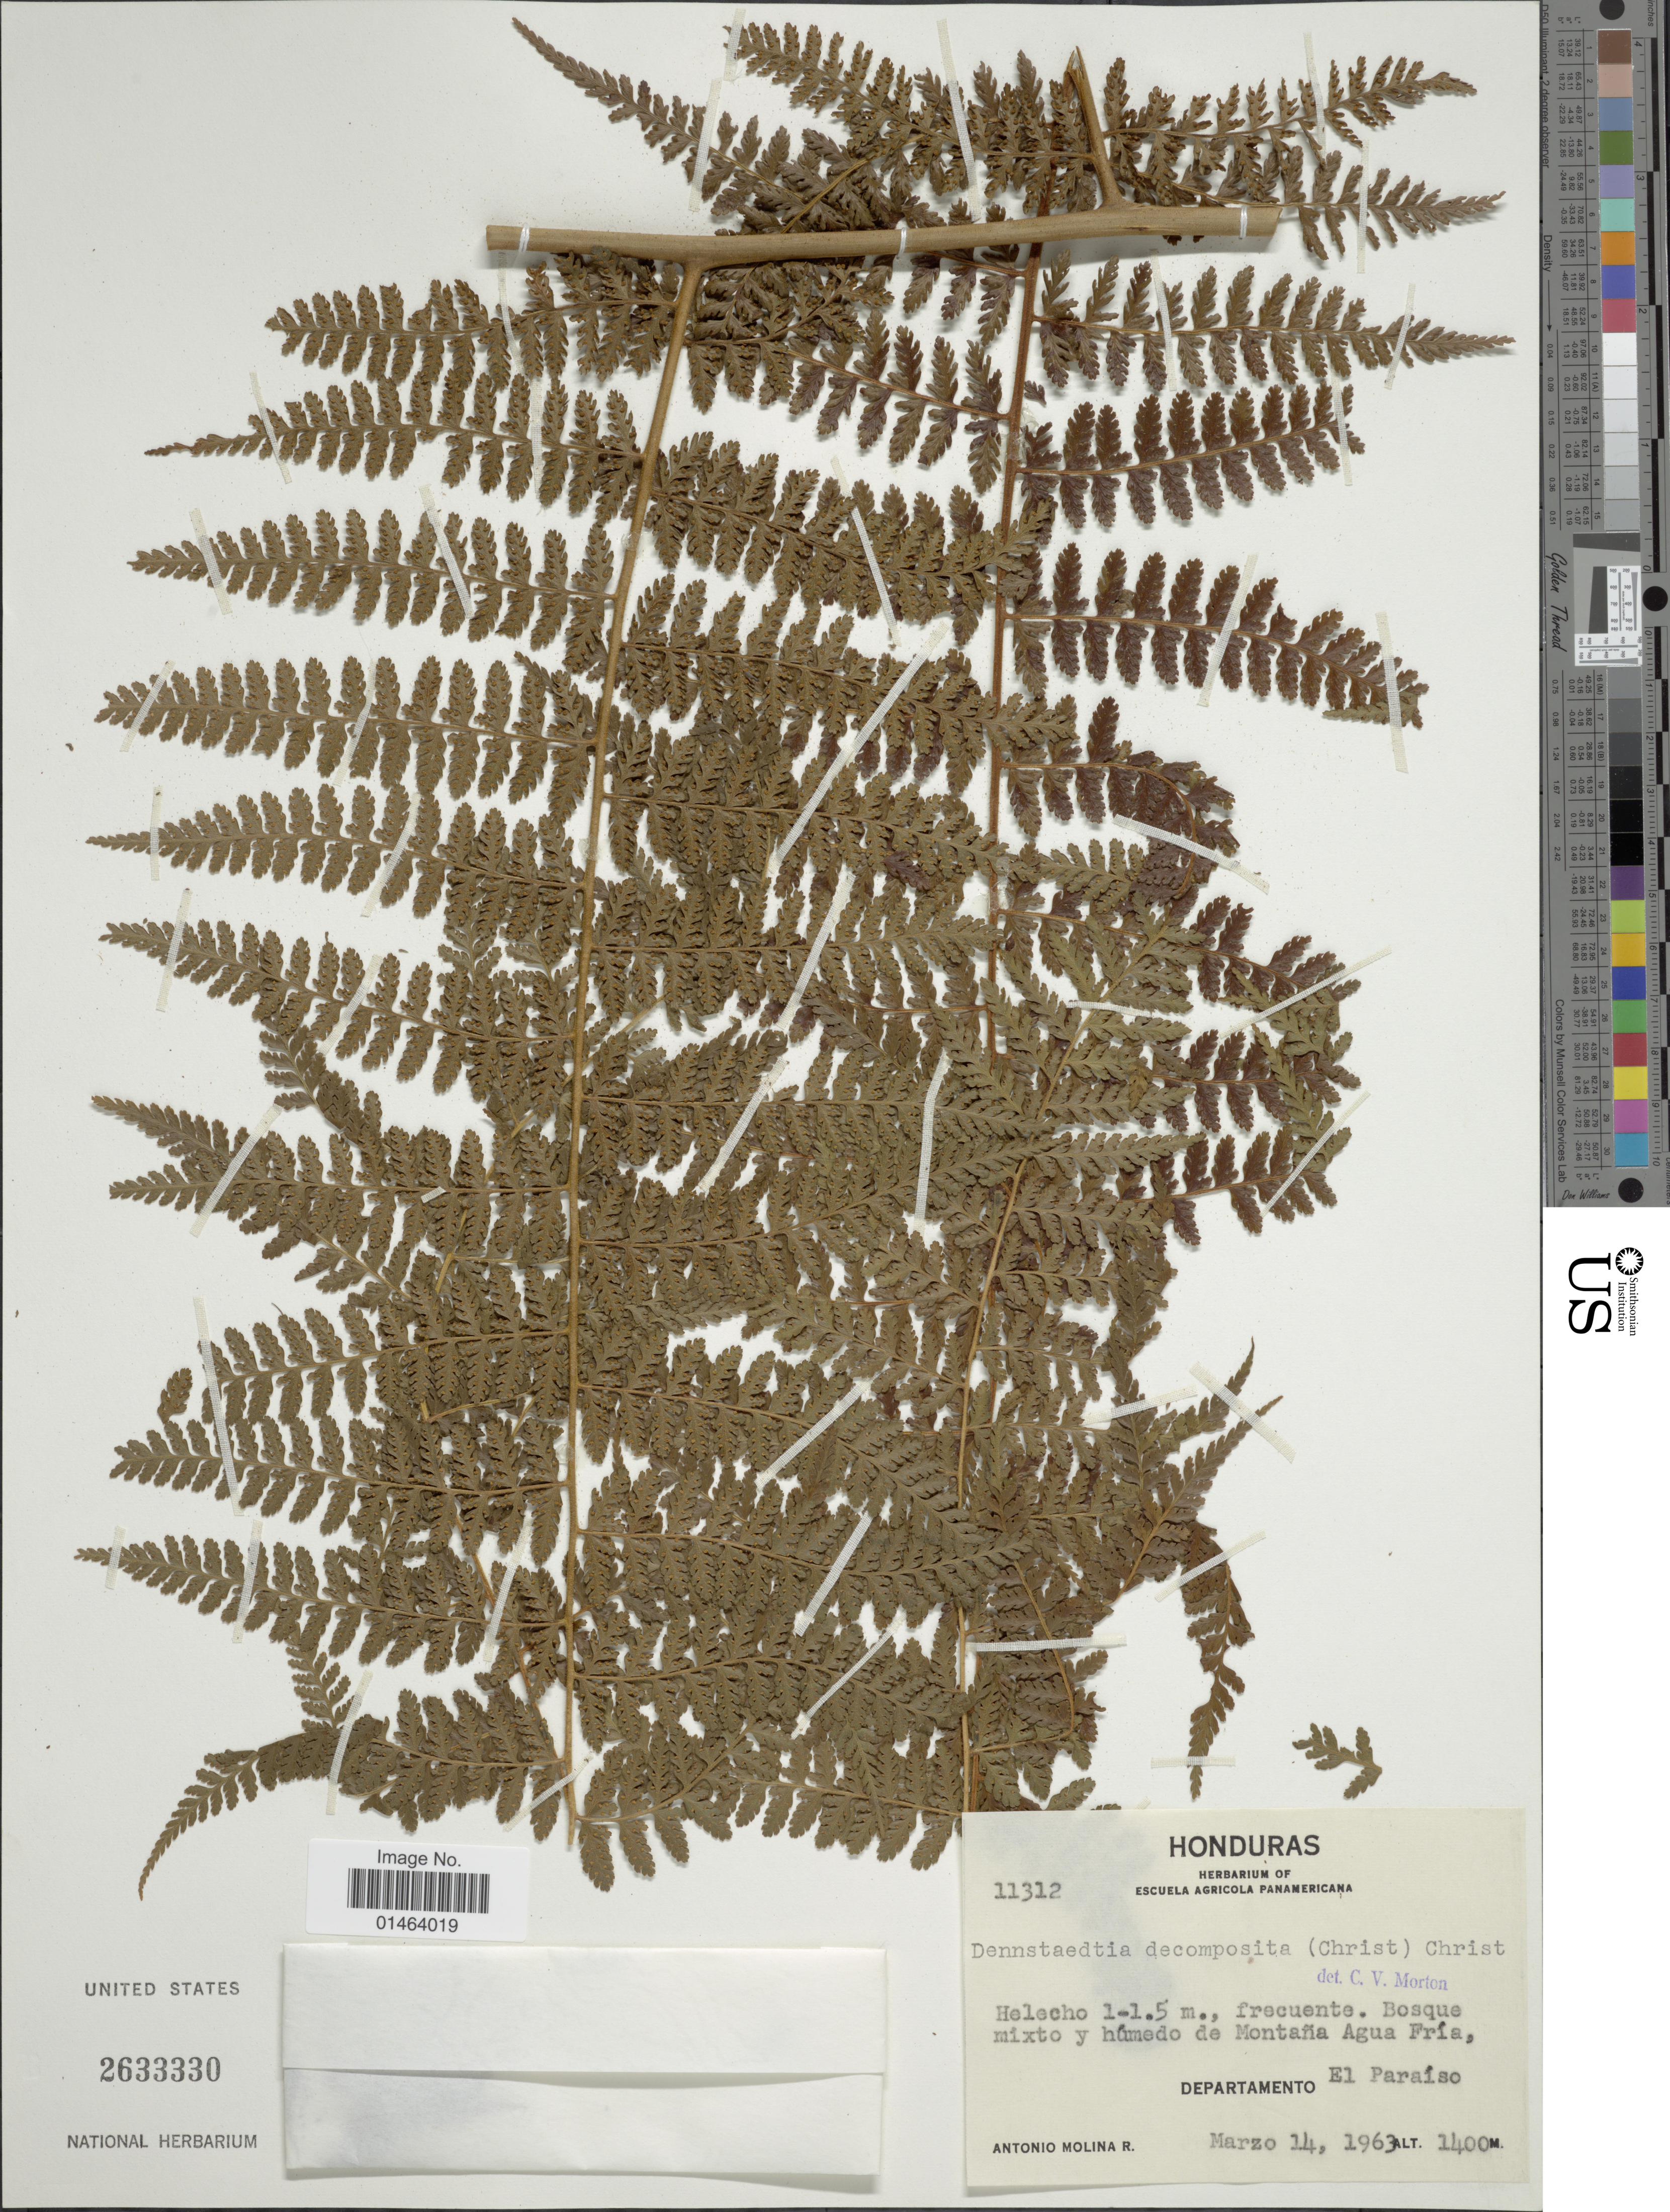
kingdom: Plantae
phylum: Tracheophyta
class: Polypodiopsida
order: Polypodiales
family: Dennstaedtiaceae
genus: Dennstaedtia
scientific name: Dennstaedtia cicutaria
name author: (Sw.) T. Moore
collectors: A. Molina R.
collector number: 11312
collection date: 1963-03-14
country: Honduras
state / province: El Paraíso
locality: Honduras, Bosque mixto y humedo de Montana Agua Fria, Departamento El Paraiso.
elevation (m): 1400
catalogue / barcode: US 2633330